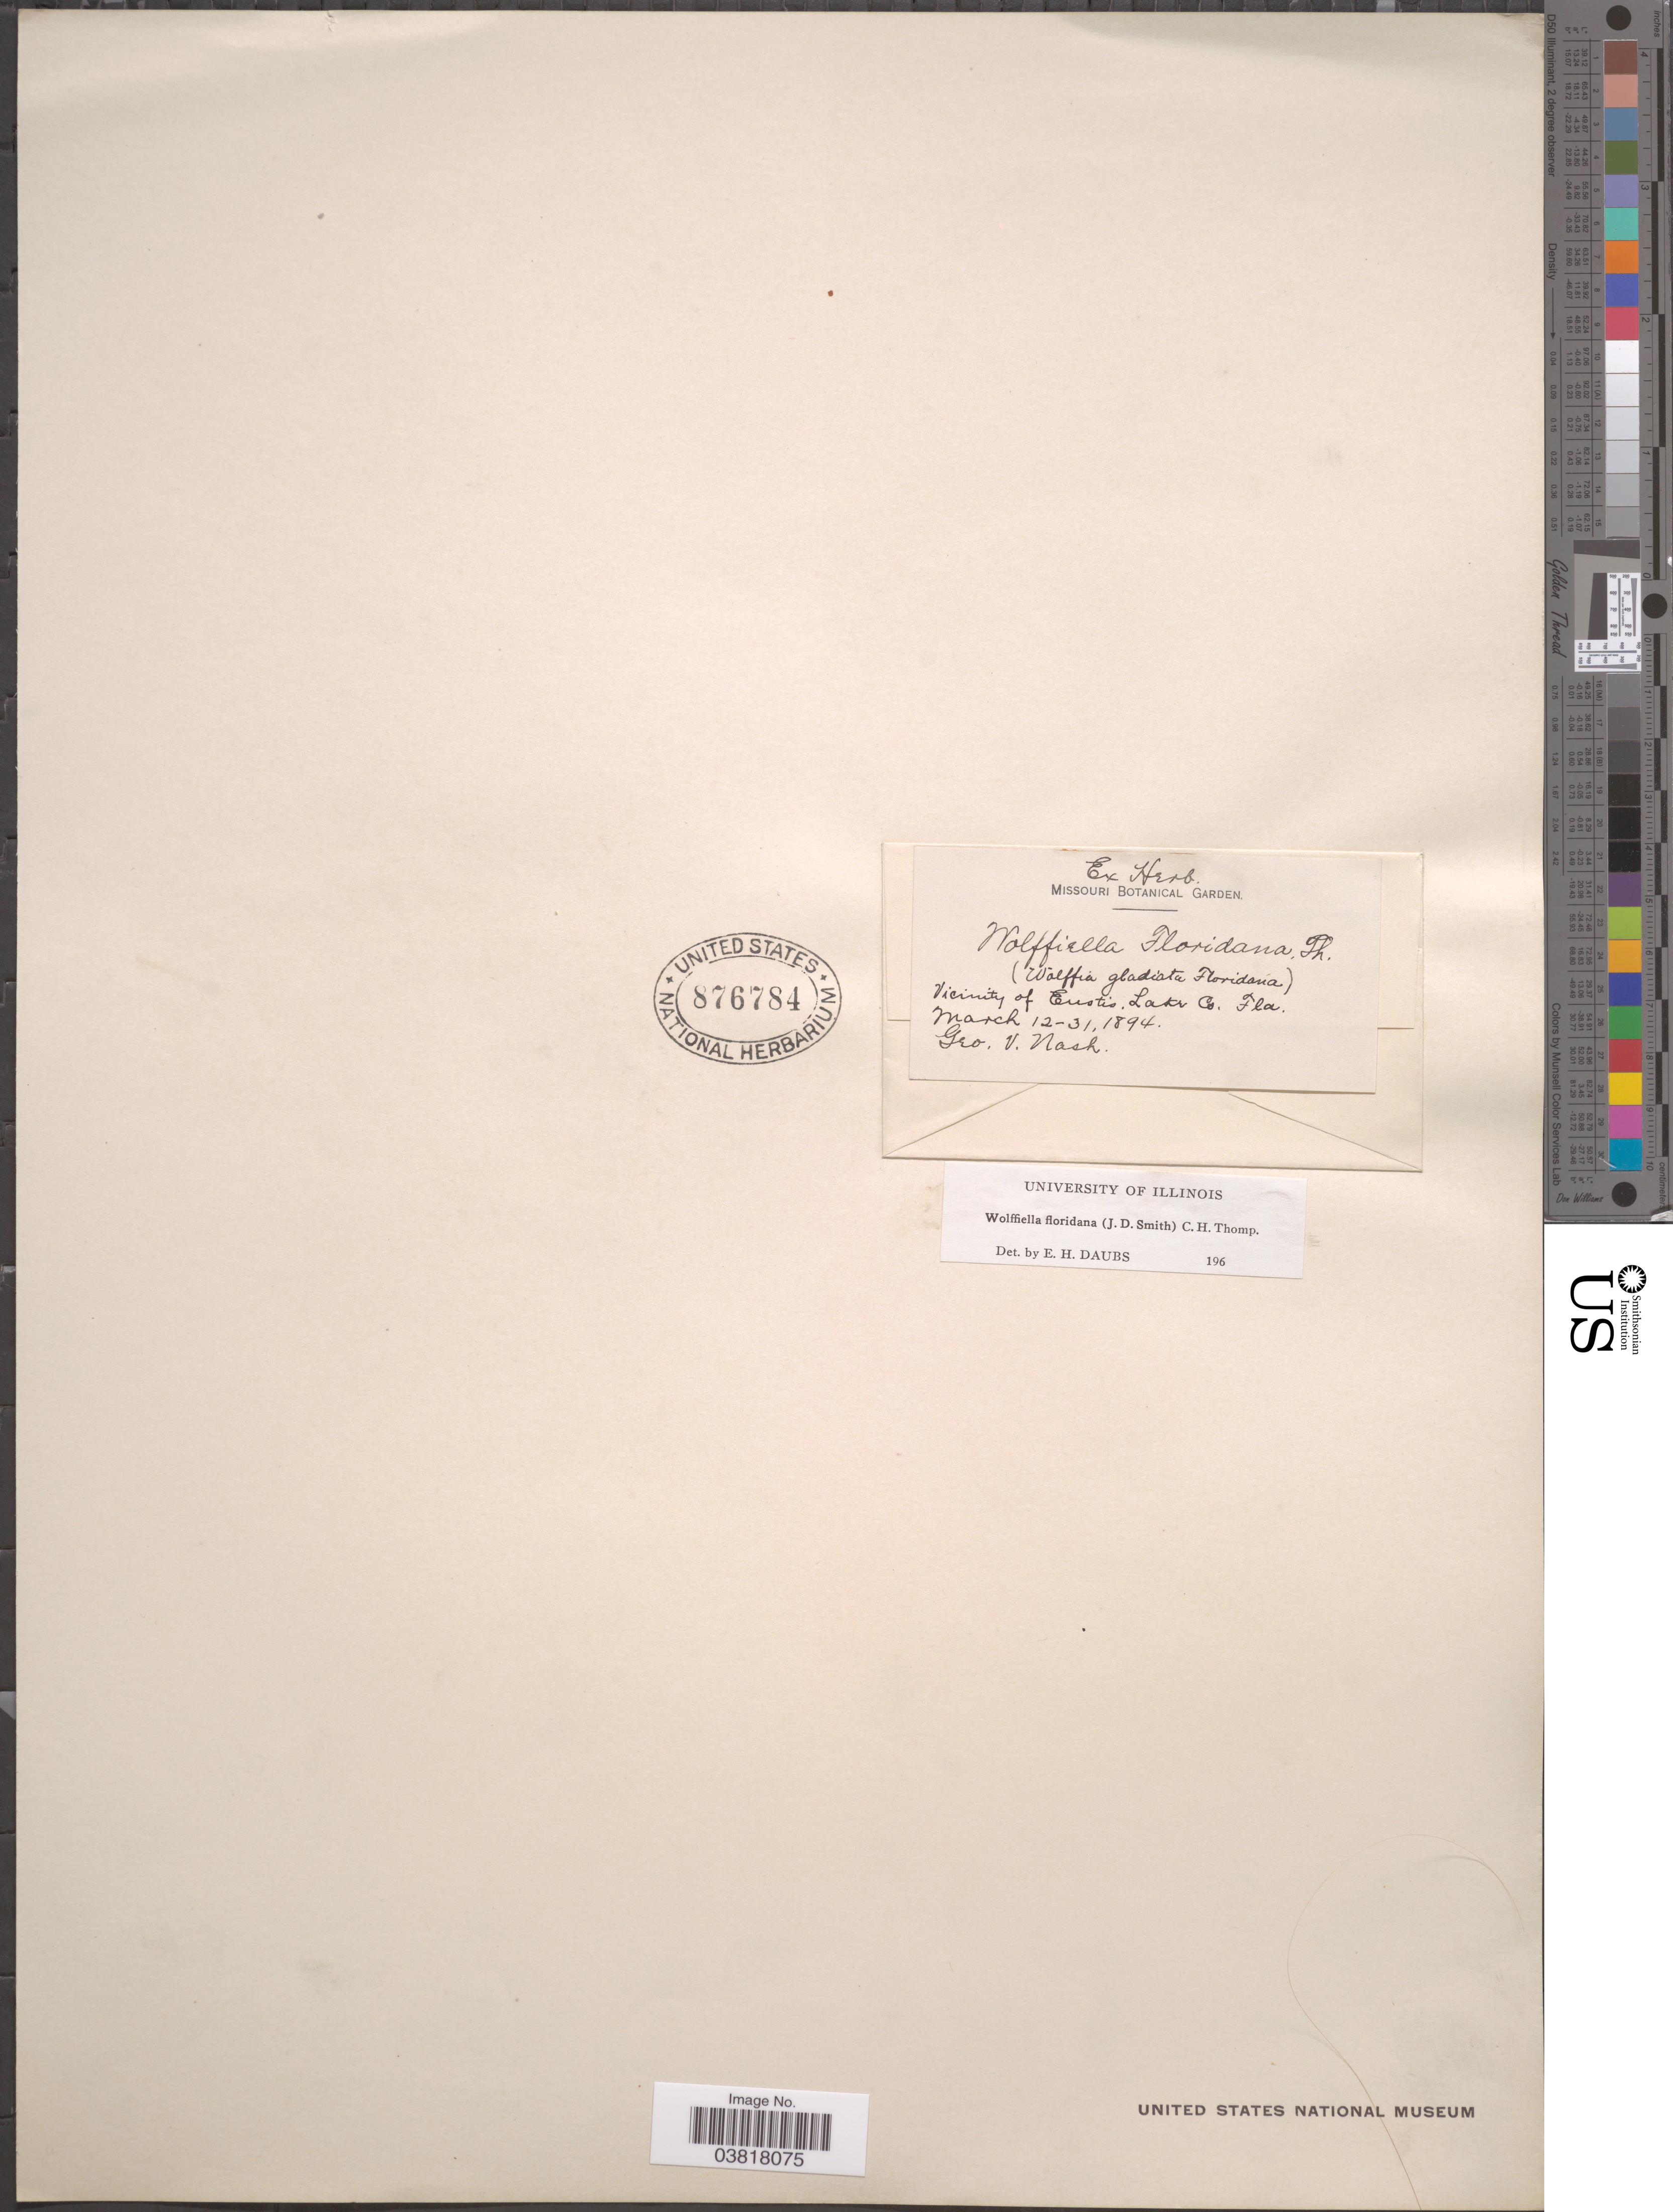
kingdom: Plantae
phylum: Tracheophyta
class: Liliopsida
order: Alismatales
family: Araceae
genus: Wolffiella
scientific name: Wolffiella floridana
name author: (Donn. Sm.) C.H. Thomps.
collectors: G. V. Nash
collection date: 1894-03-12/1894-03-13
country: United States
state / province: Florida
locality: Vicinity of Eustis, Lake Co.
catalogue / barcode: US 876784